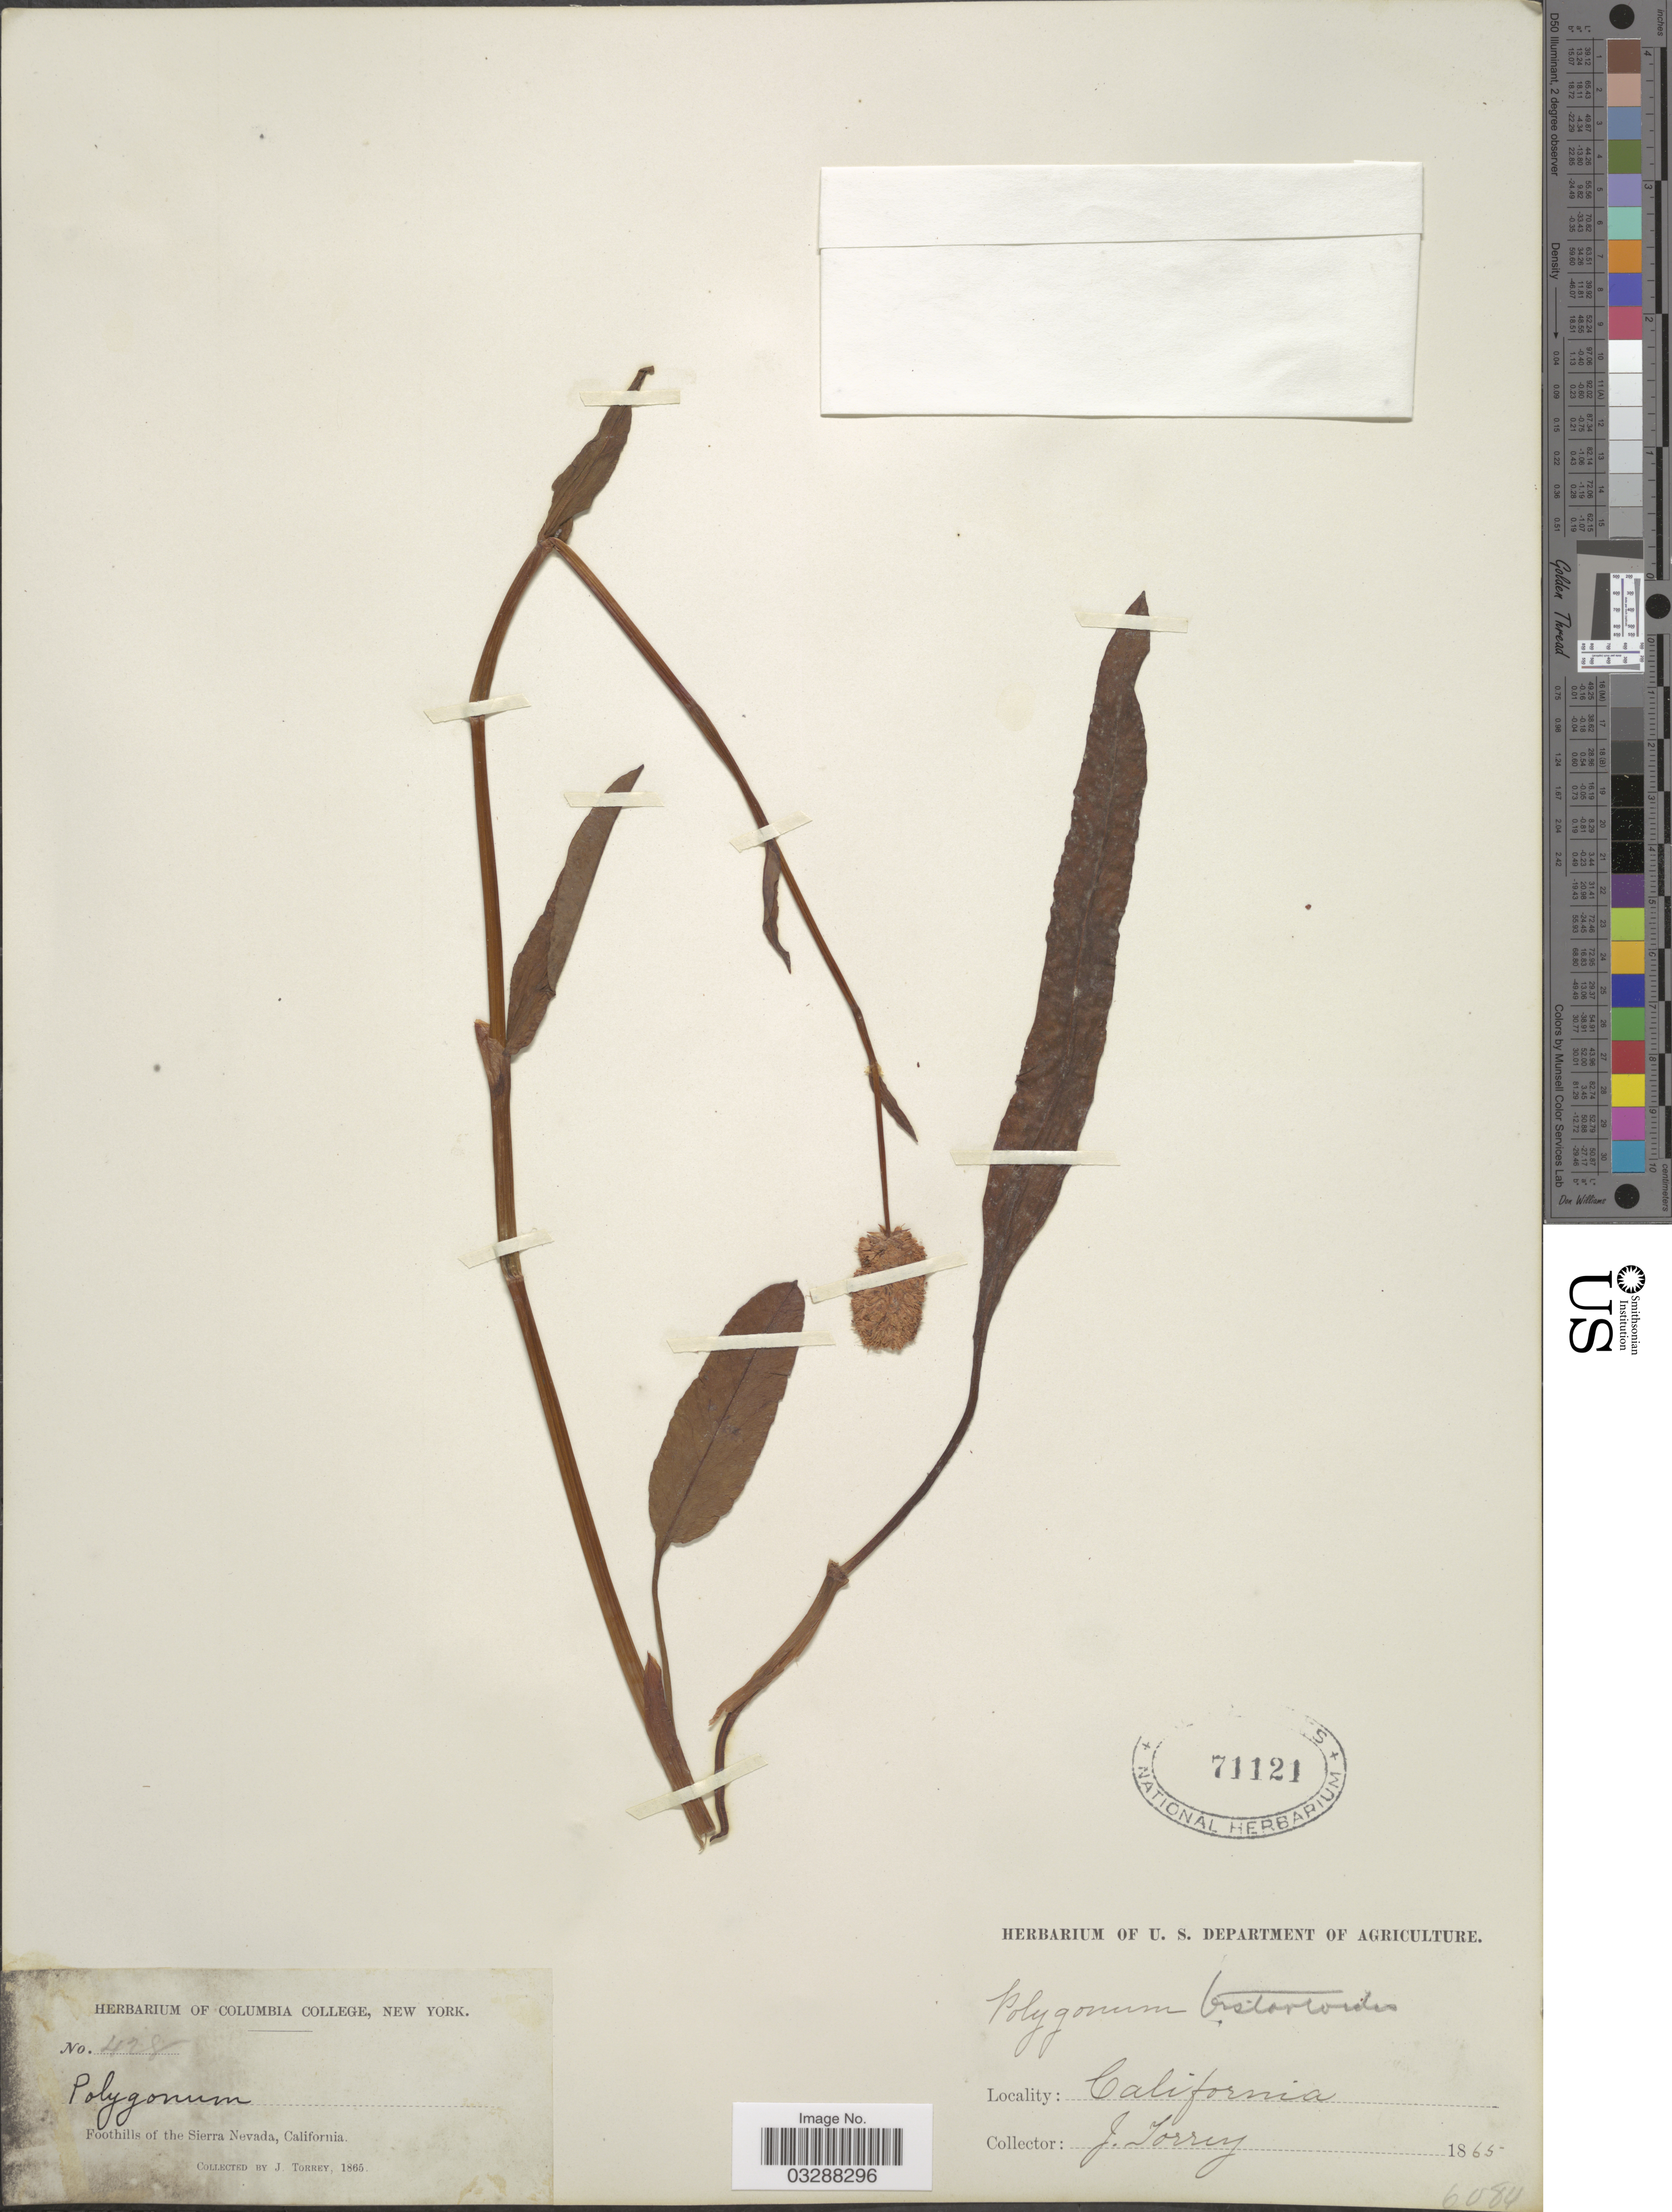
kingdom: Plantae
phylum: Tracheophyta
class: Magnoliopsida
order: Caryophyllales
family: Polygonaceae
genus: Bistorta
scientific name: Bistorta bistortoides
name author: (Pursh) Small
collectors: J. Torrey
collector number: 428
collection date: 1865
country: United States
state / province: California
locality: The Sierra Nevada.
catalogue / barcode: US 71121